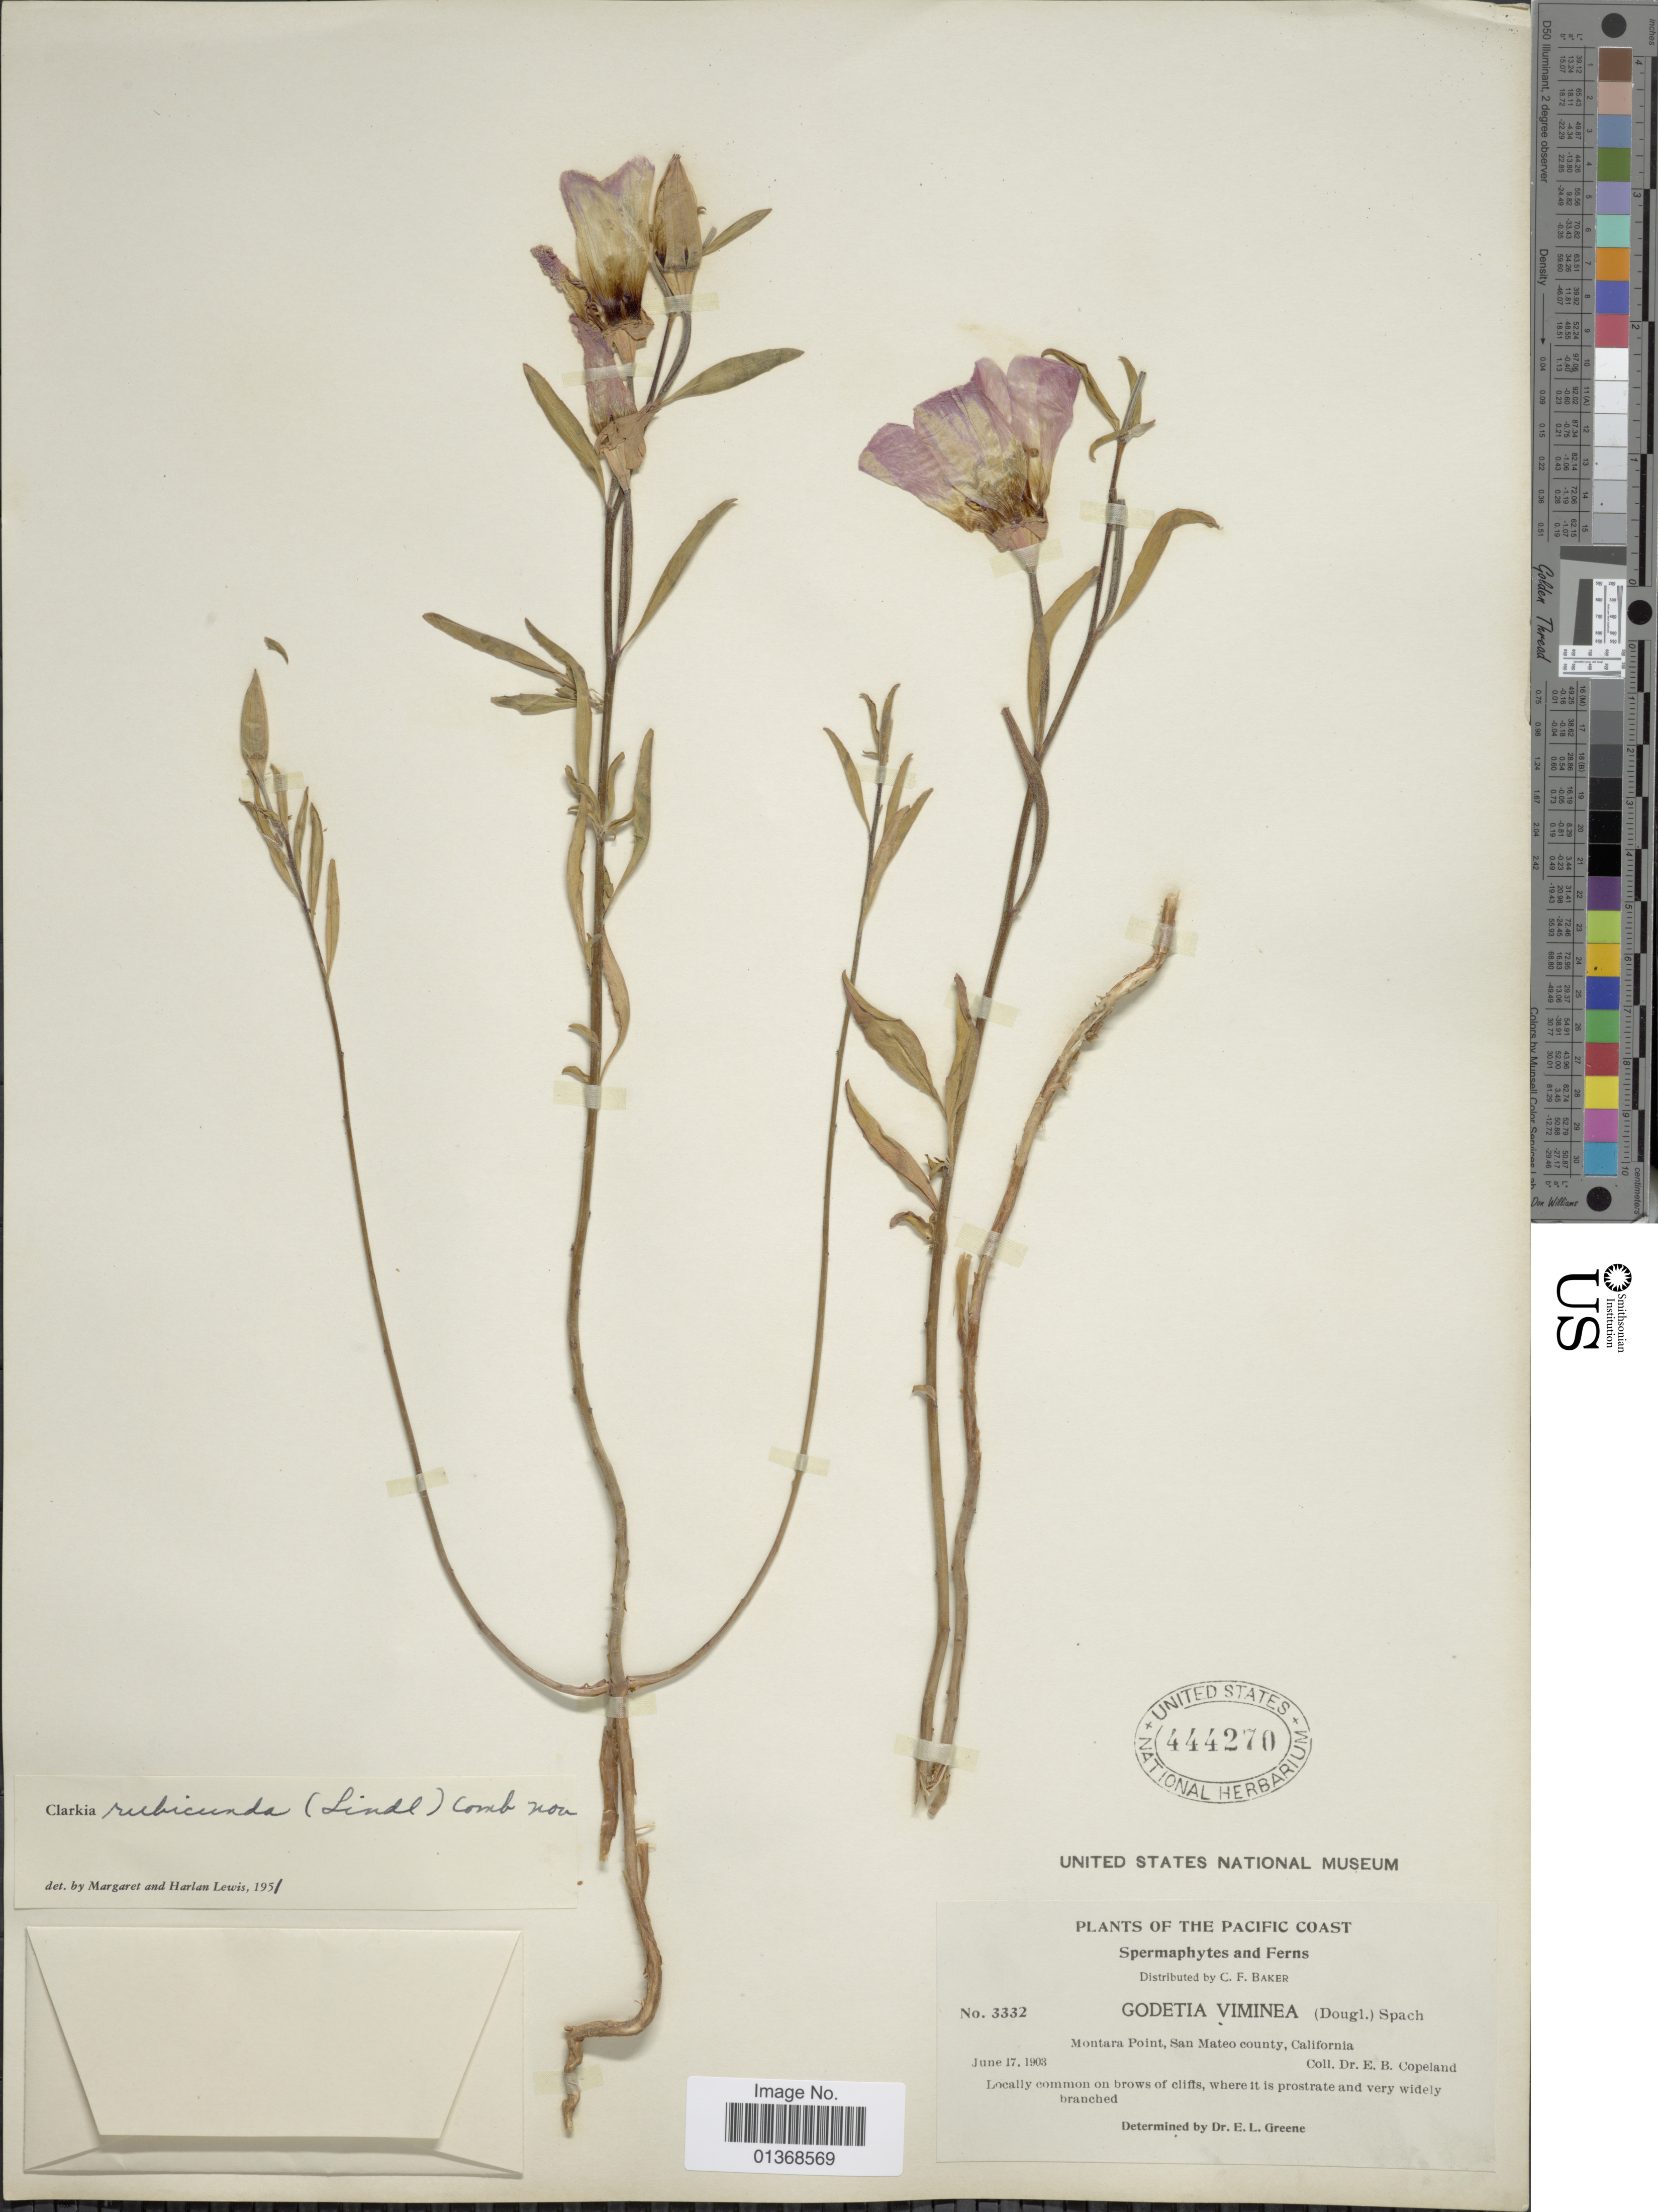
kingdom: Plantae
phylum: Tracheophyta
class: Magnoliopsida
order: Myrtales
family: Onagraceae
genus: Clarkia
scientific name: Clarkia rubicunda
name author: (Lindl.) F. H. Lewis & M.R. Lewis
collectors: E. B. Copeland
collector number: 3332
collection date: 1903-06-17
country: United States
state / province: California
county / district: San Mateo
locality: Pacific Coast, Montara Point, San Mateo county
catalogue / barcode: US 444270